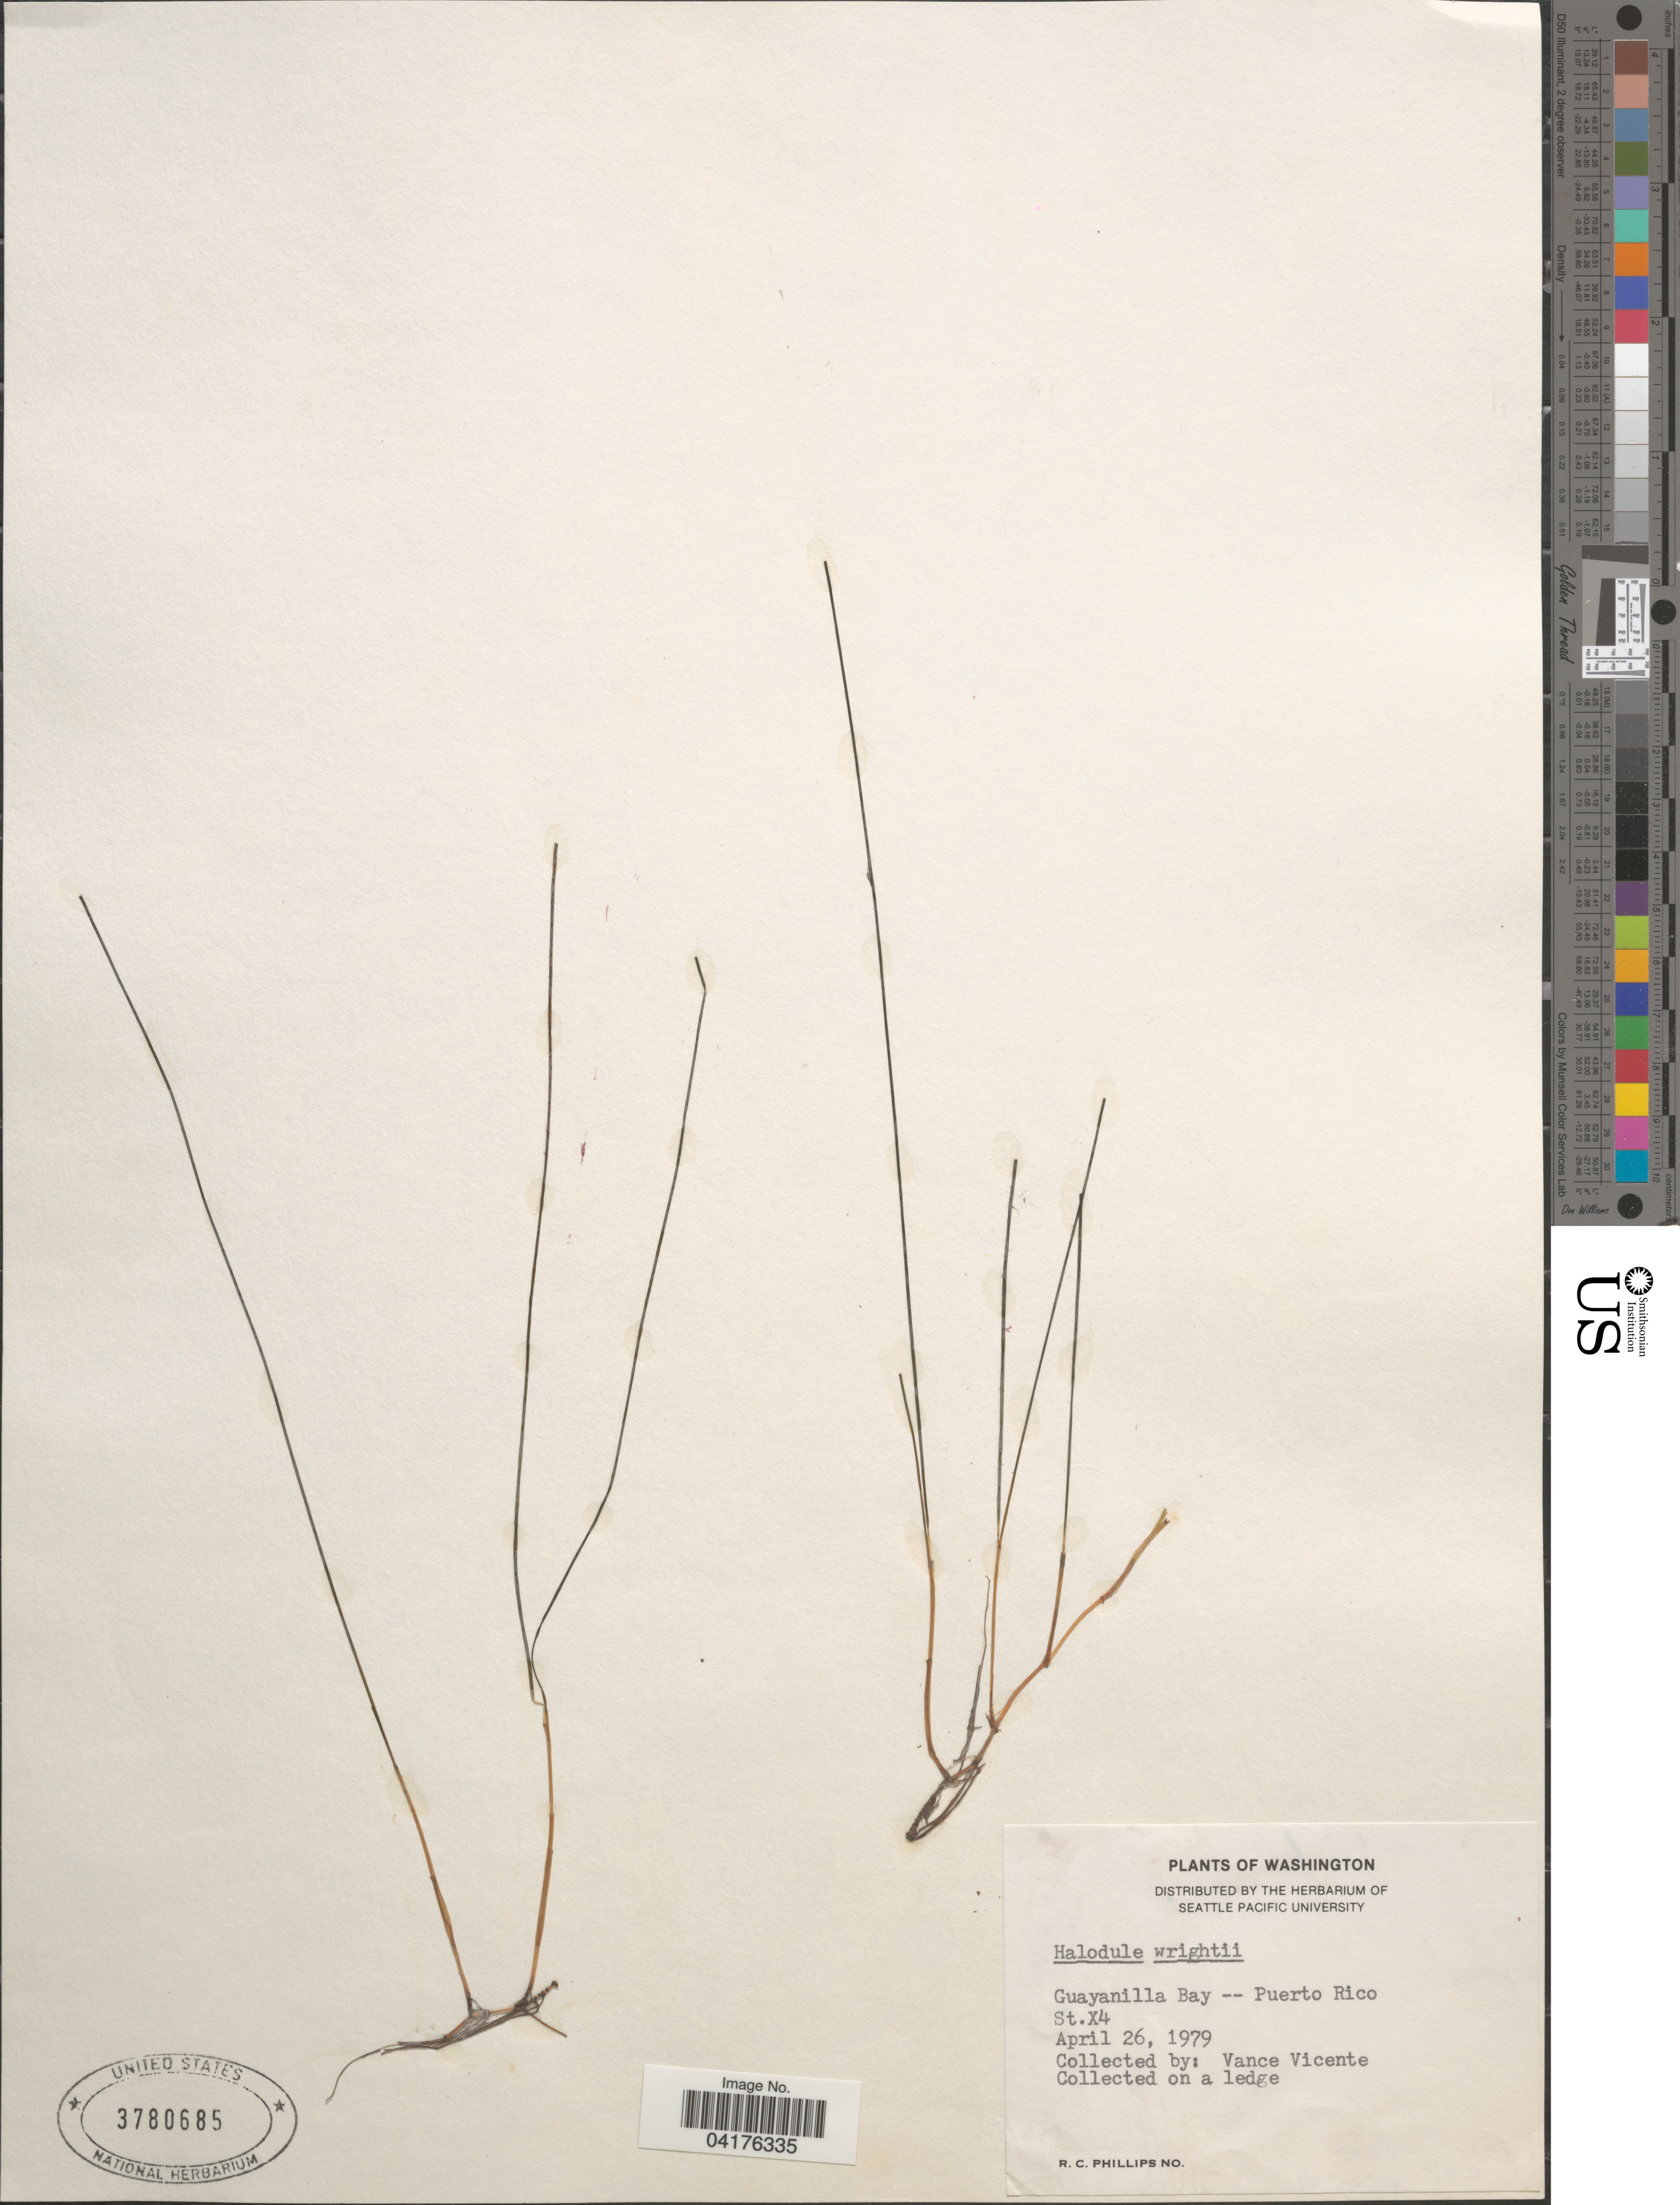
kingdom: Plantae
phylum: Tracheophyta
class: Liliopsida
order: Alismatales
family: Cymodoceaceae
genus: Halodule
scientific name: Halodule wrightii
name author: Asch.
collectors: V. Vicente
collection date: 1979-04-26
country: Puerto Rico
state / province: Guayanilla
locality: Guayanilla Bay -- Puerto Rico. St. X4.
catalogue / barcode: US 3780685